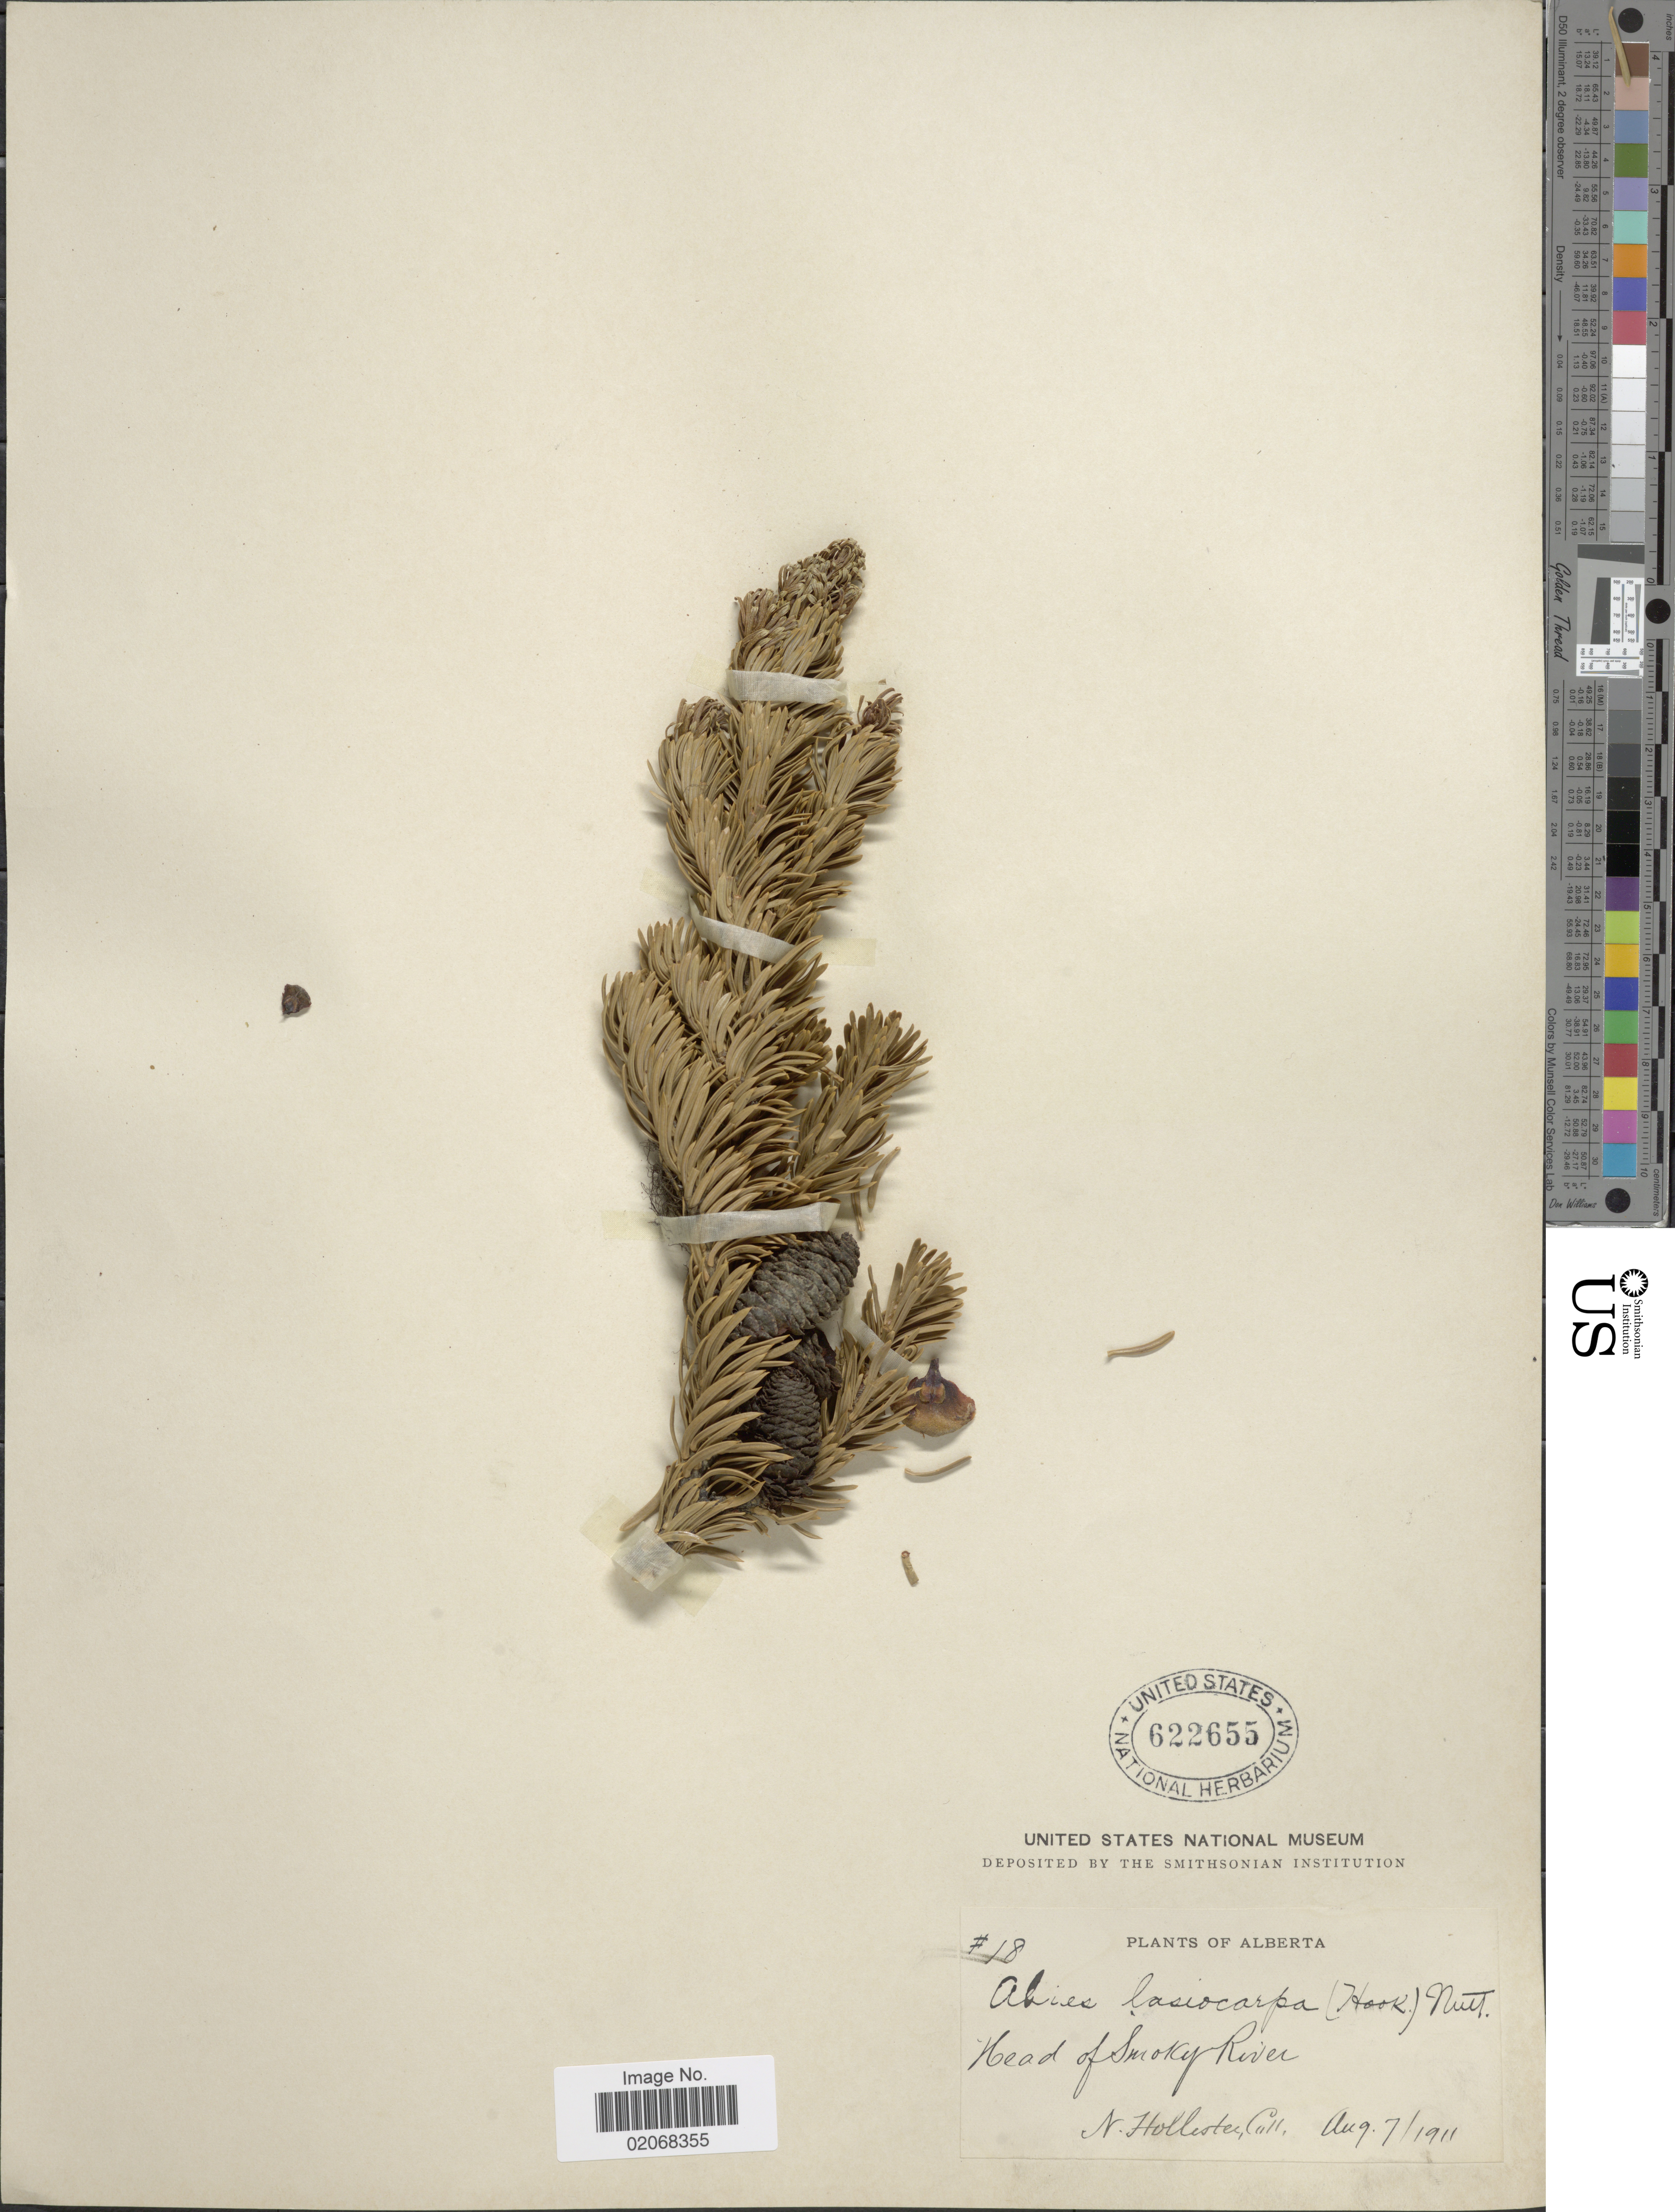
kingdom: Plantae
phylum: Tracheophyta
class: Pinopsida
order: Pinales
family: Pinaceae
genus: Abies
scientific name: Abies lasiocarpa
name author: (Hook.) Nutt.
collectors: N. Hollister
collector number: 18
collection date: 1911-08-07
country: Canada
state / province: Alberta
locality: Head of Smokey River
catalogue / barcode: US 622655